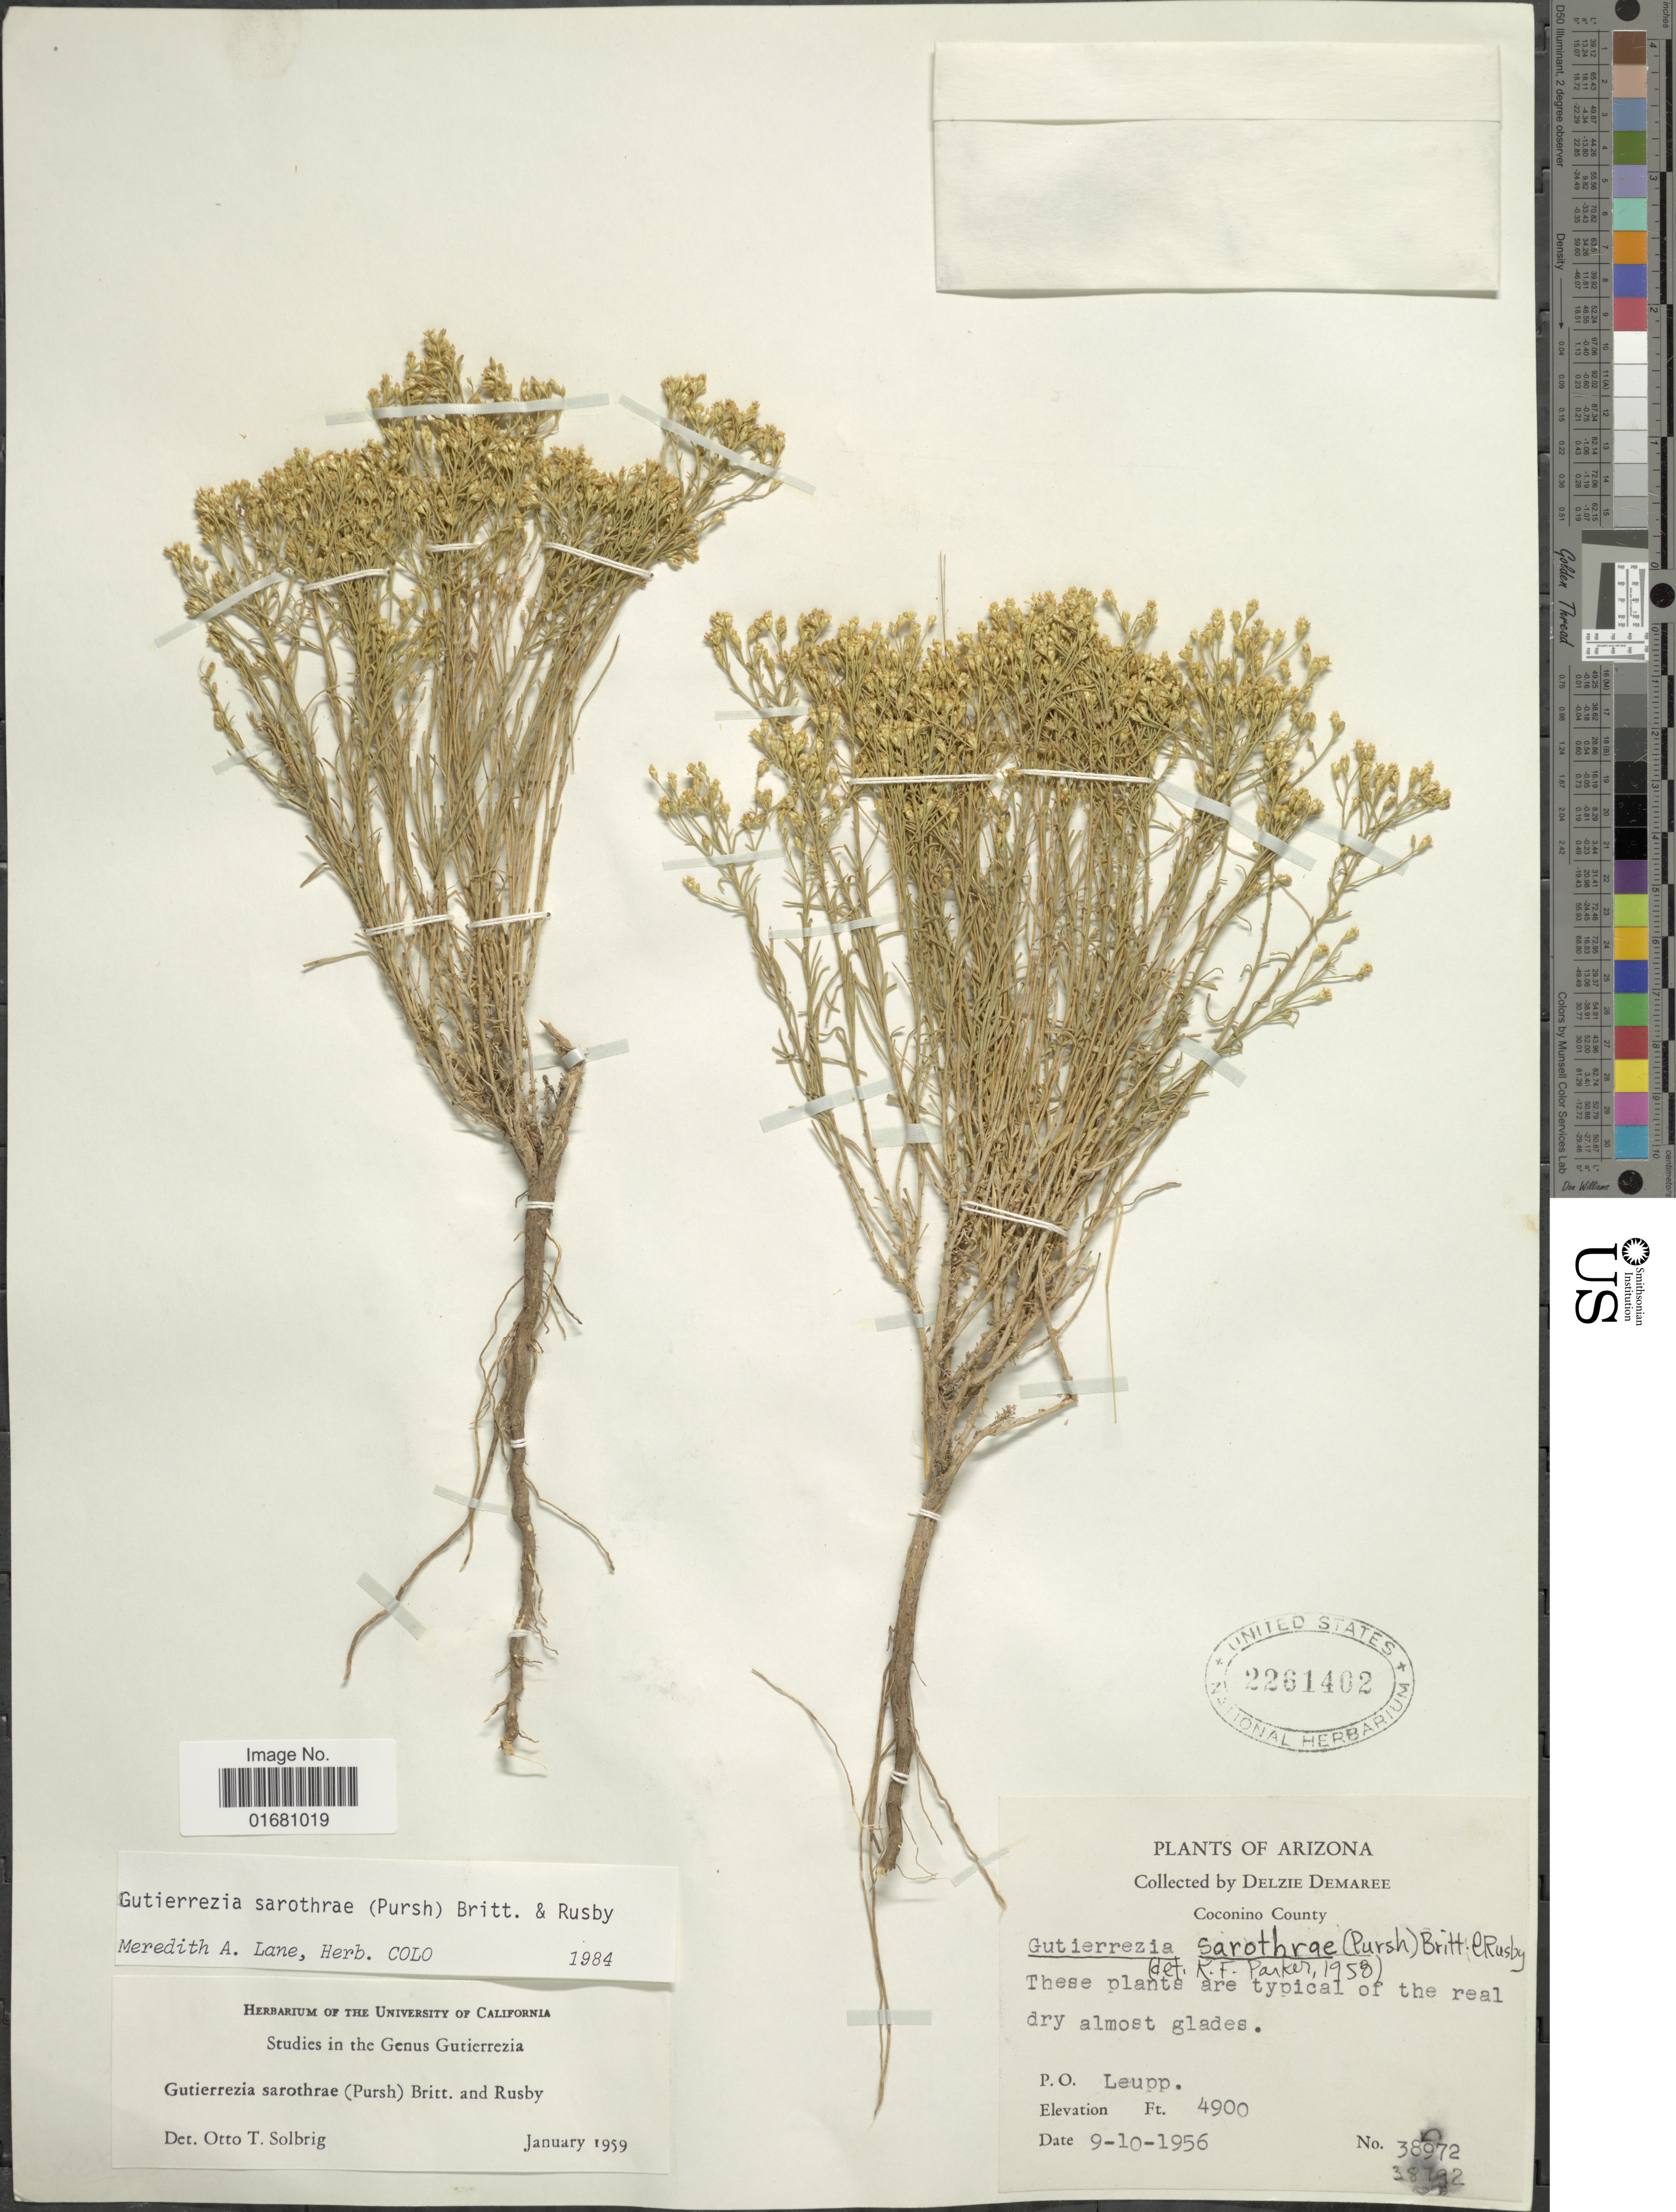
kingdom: Plantae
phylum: Tracheophyta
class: Magnoliopsida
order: Asterales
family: Asteraceae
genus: Gutierrezia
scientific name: Gutierrezia sarothrae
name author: (Pursh) Britton & Rusby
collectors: D. Demaree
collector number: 38792*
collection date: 1956-09-10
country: United States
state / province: Arizona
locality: Coconino County, P.O. Leupp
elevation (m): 1494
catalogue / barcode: US 2261402